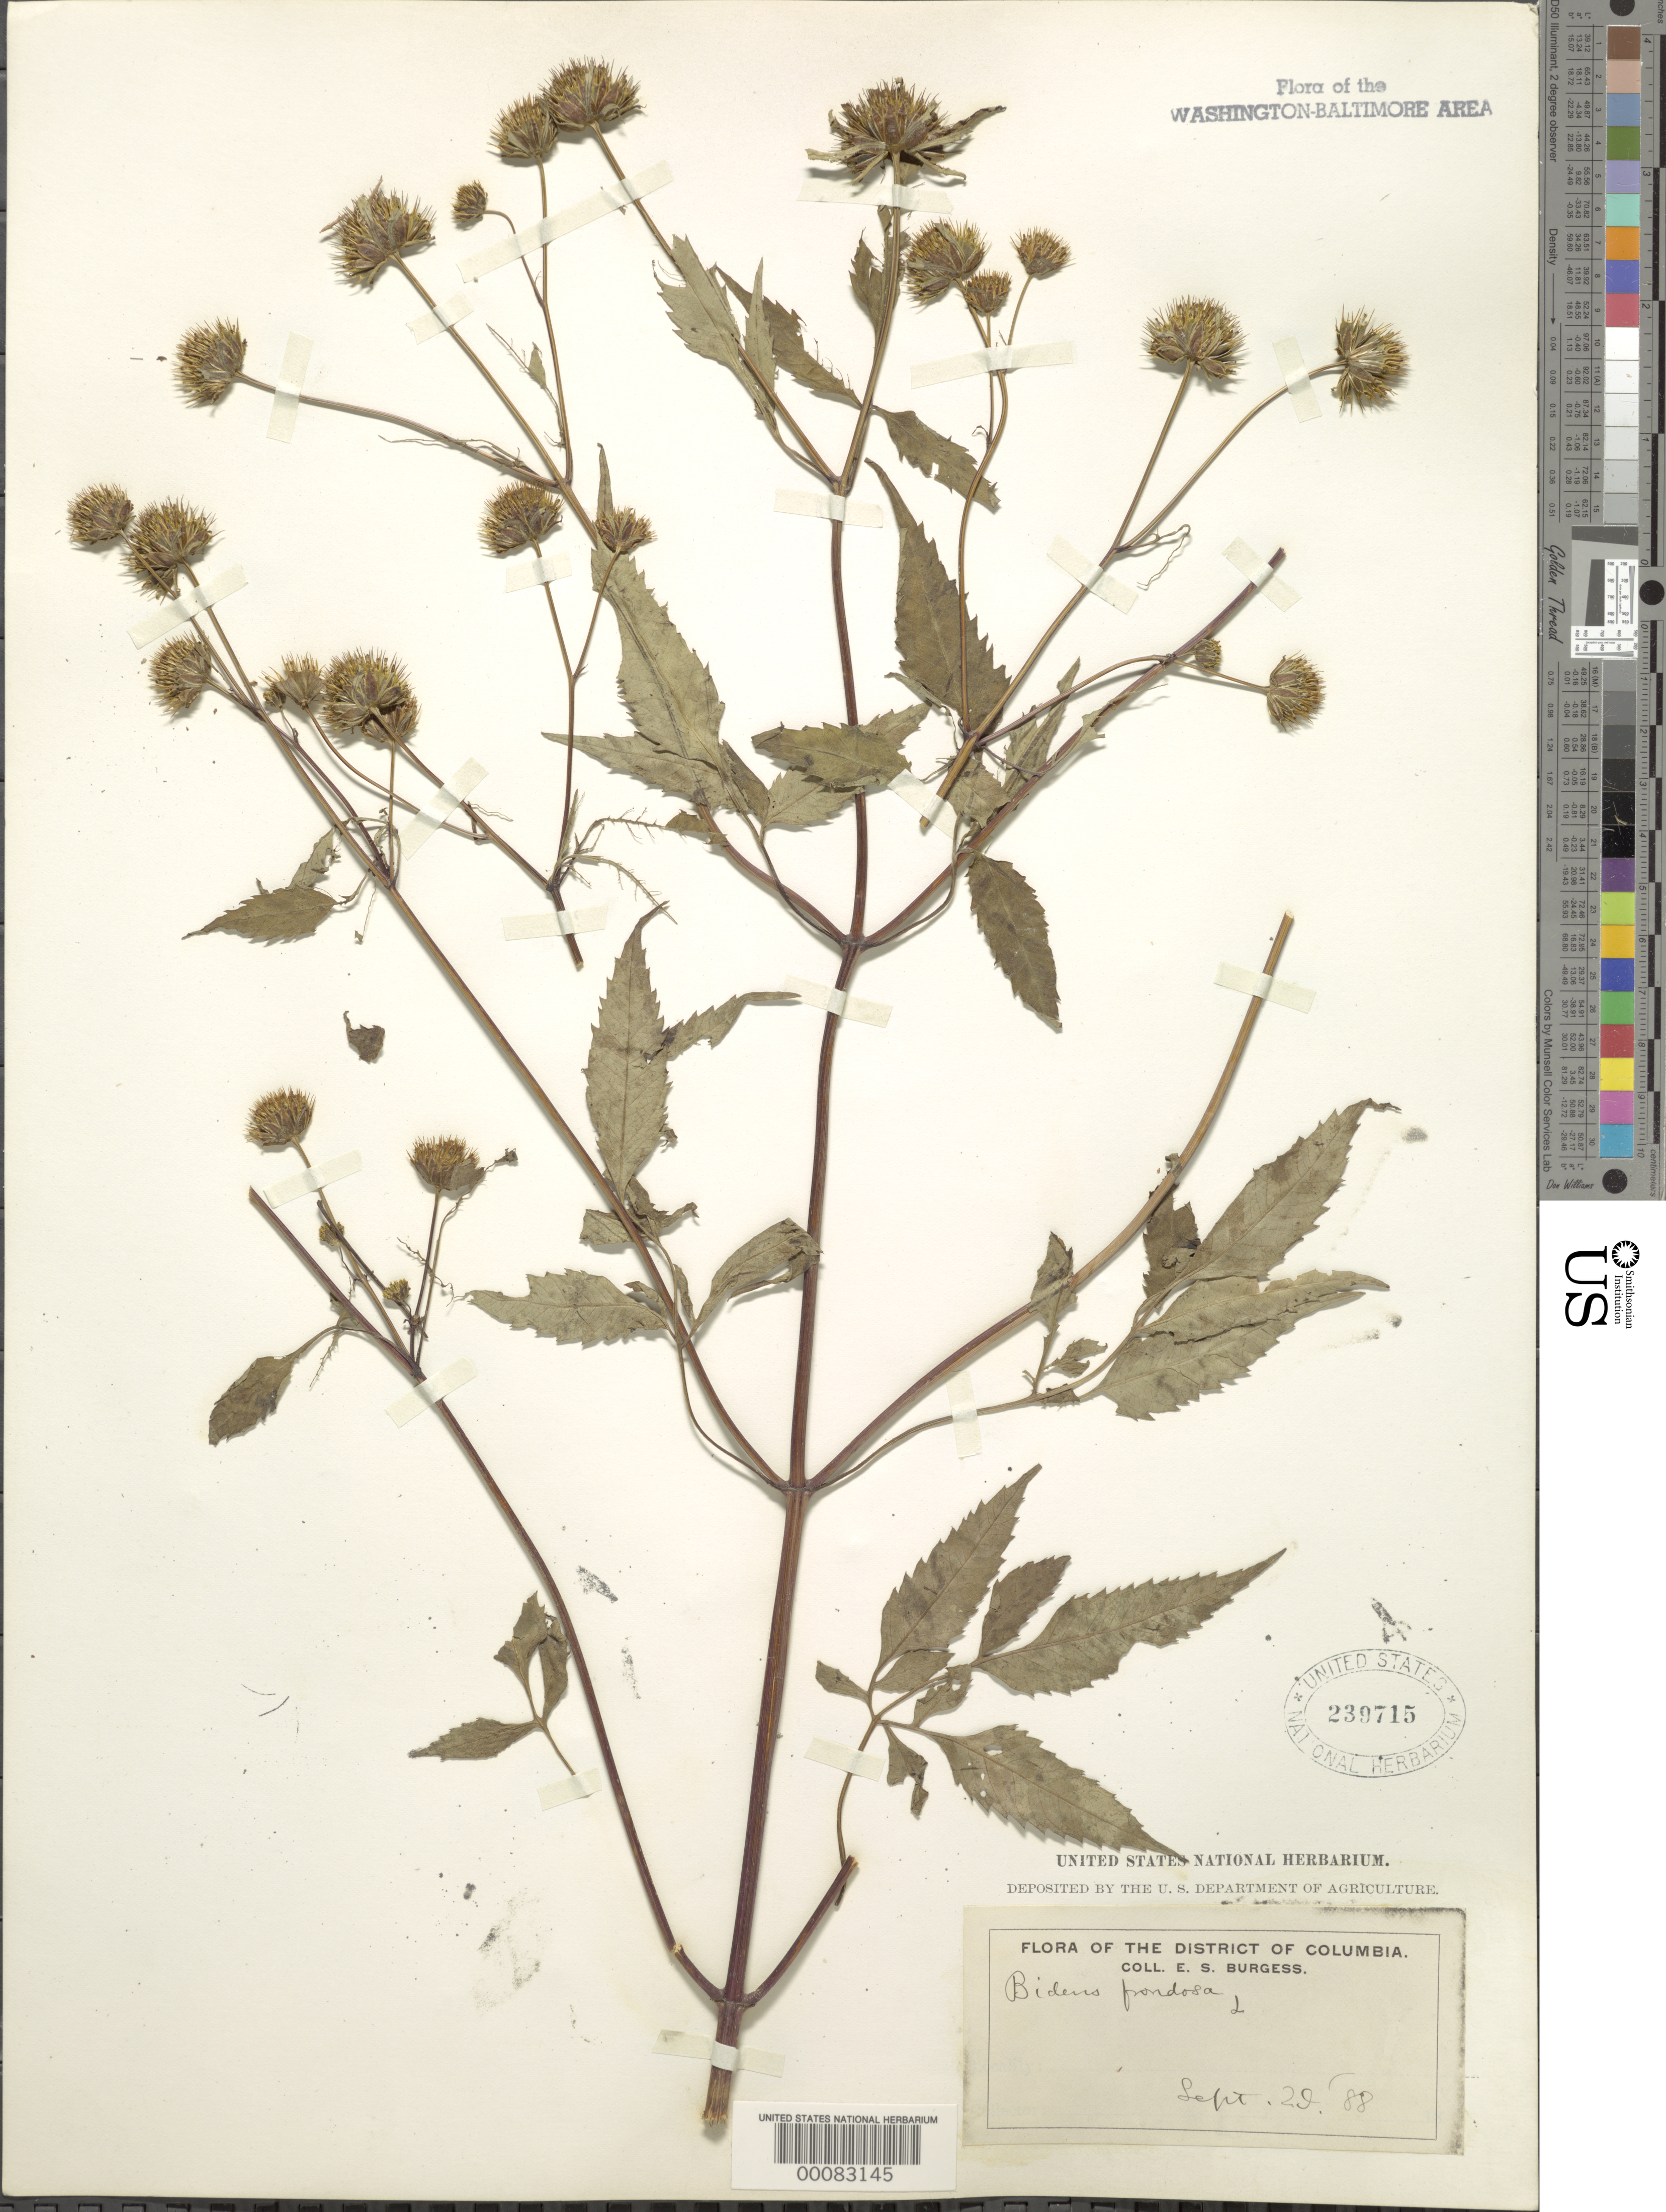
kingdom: Plantae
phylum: Tracheophyta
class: Magnoliopsida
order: Asterales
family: Asteraceae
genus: Bidens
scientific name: Bidens frondosa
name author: L.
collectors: E. Burgess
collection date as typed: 29 Sep 1899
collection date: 1899-09-29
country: United States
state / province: District of Columbia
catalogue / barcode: US 239715